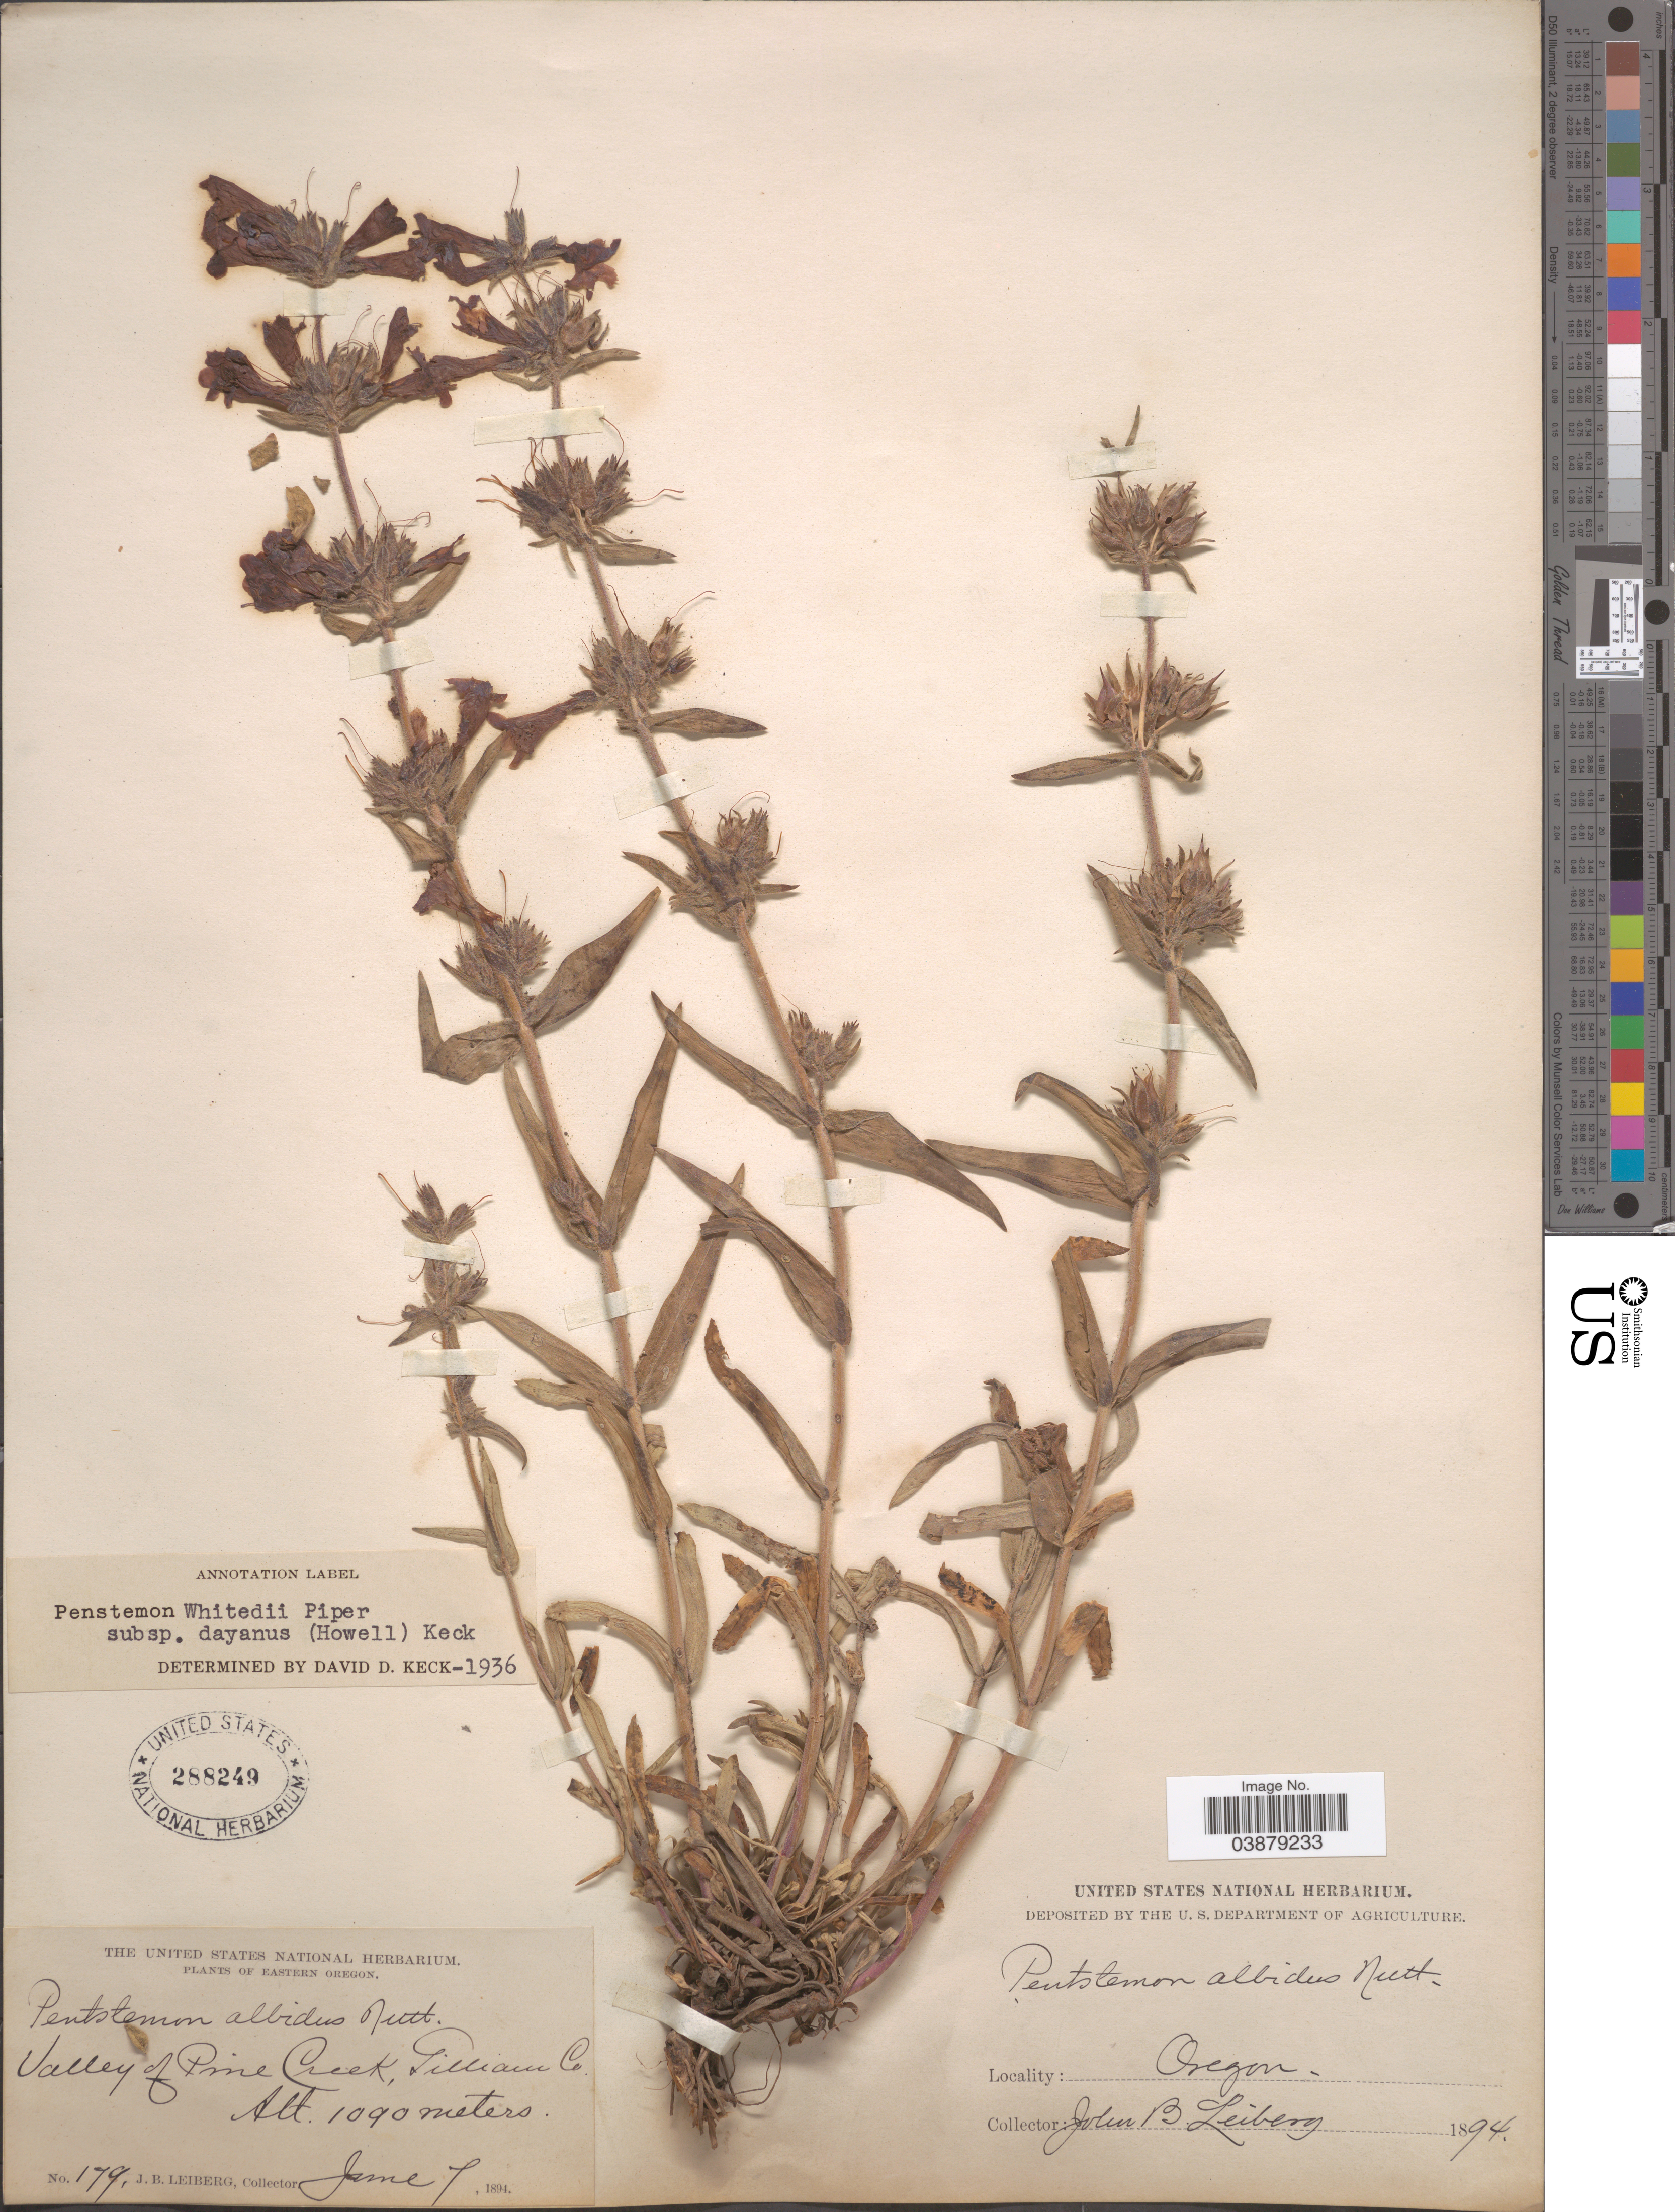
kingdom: Plantae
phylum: Tracheophyta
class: Magnoliopsida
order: Lamiales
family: Plantaginaceae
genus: Penstemon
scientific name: Penstemon whitedii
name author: Piper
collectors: J. B. Leiberg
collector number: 179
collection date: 1894-06-07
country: United States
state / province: Oregon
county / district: Wheeler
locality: Eastern Oregon. Valley of Pine Creek, Gilliam Co.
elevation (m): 1090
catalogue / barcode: US 288249